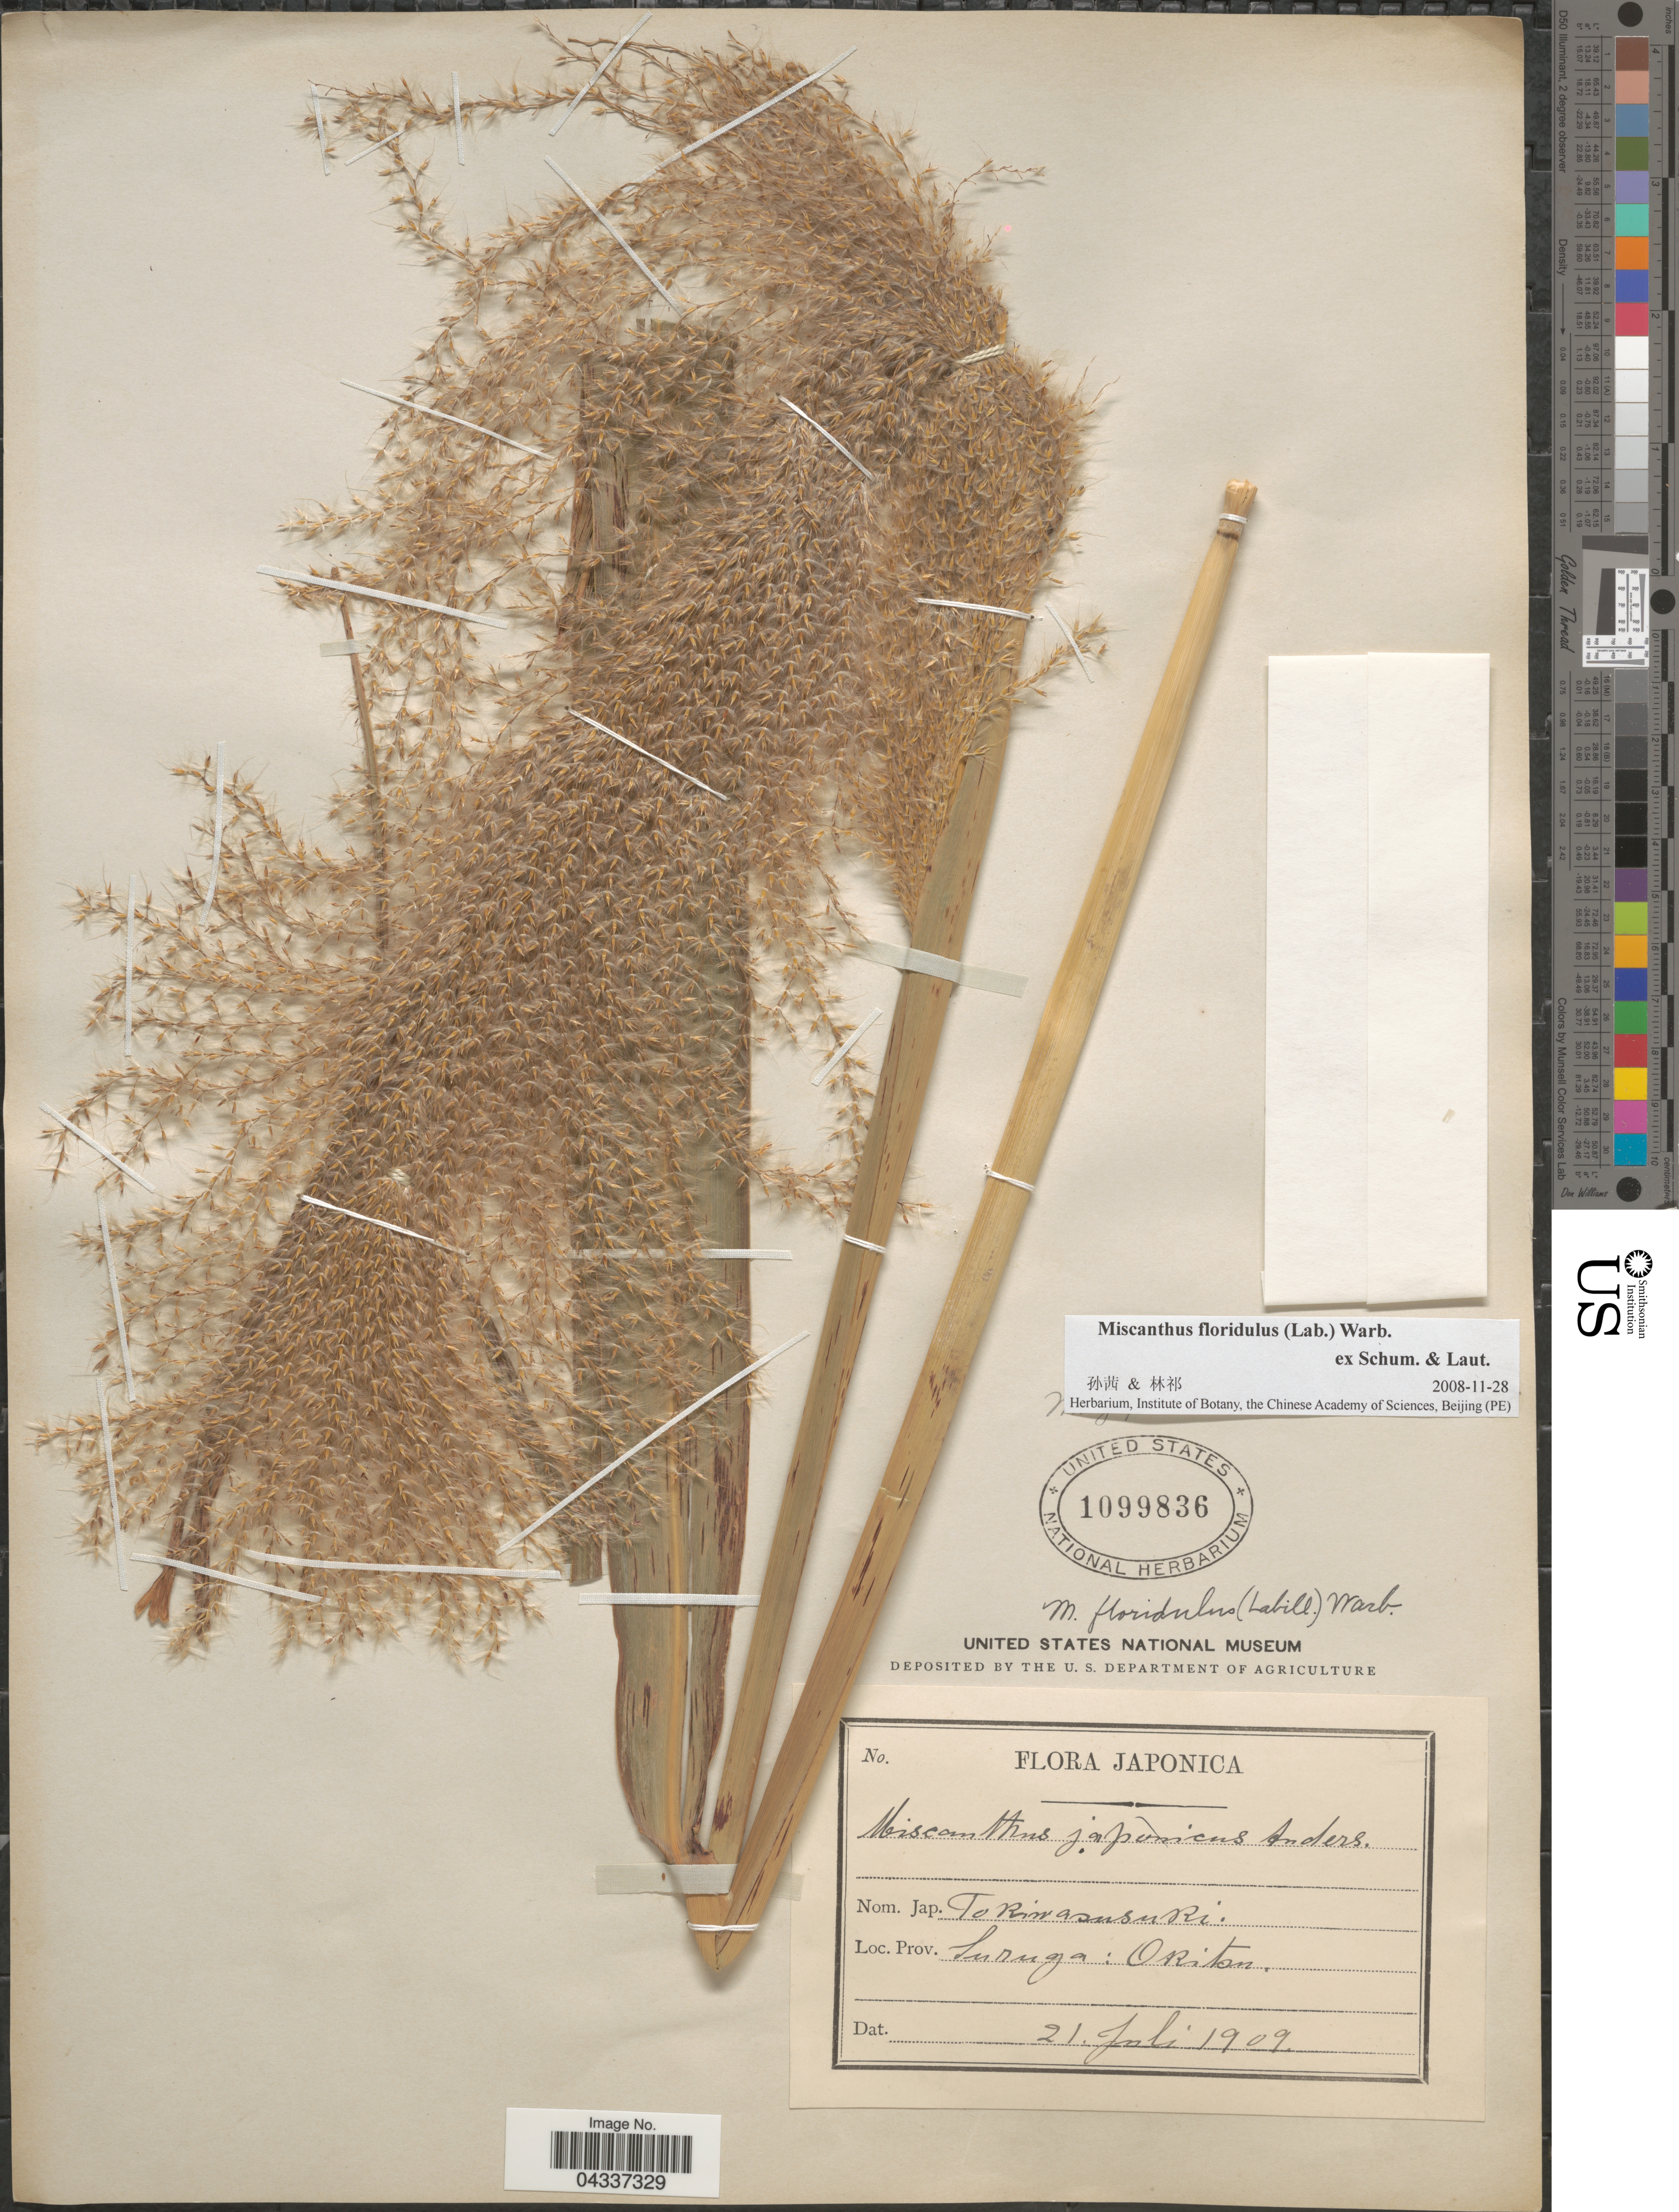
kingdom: Plantae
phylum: Tracheophyta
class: Liliopsida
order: Poales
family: Poaceae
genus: Miscanthus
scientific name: Miscanthus floridulus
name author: (Labill.) Warb.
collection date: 1909-07-21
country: Japan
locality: Japonica. Prov. Suruga : Okitan.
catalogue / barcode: US 1099836